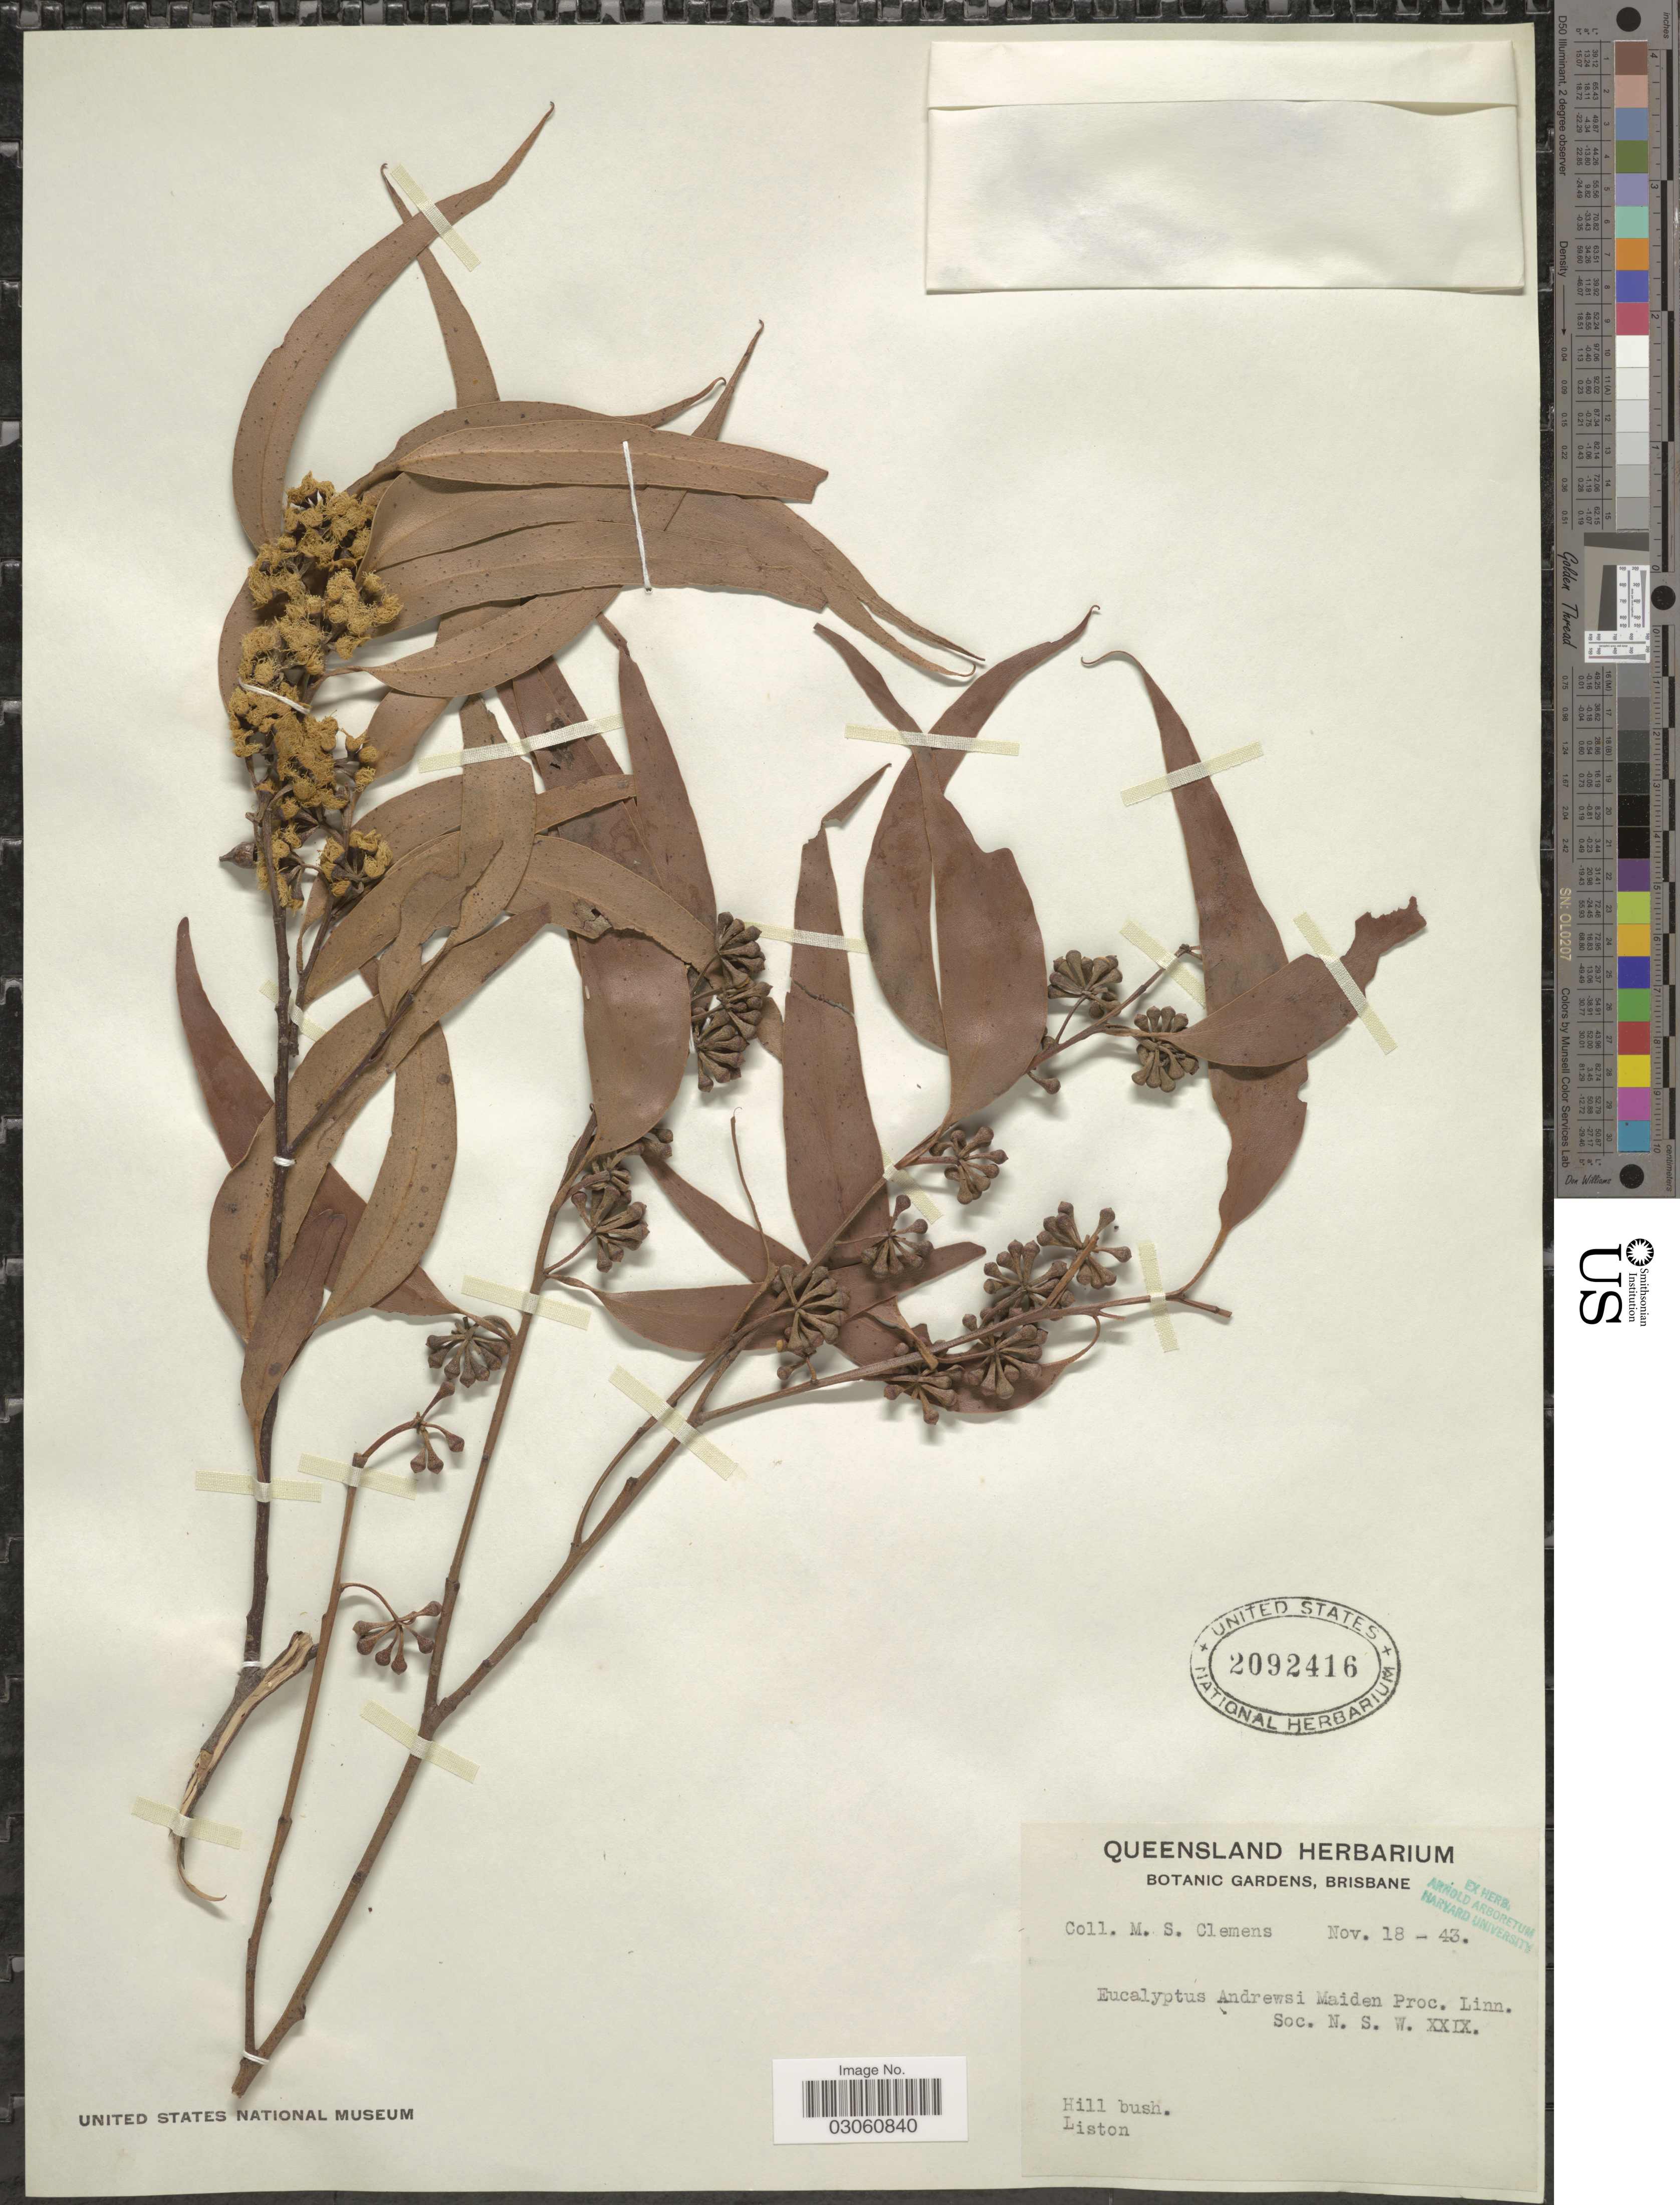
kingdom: Plantae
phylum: Tracheophyta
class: Magnoliopsida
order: Myrtales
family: Myrtaceae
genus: Eucalyptus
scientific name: Eucalyptus andrewsii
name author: Maiden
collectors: M. S. Clemens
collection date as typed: Transcribed d/m/y: 18/11/43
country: Australia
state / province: New South Wales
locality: Hill bush, Liston.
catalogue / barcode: US 2092416